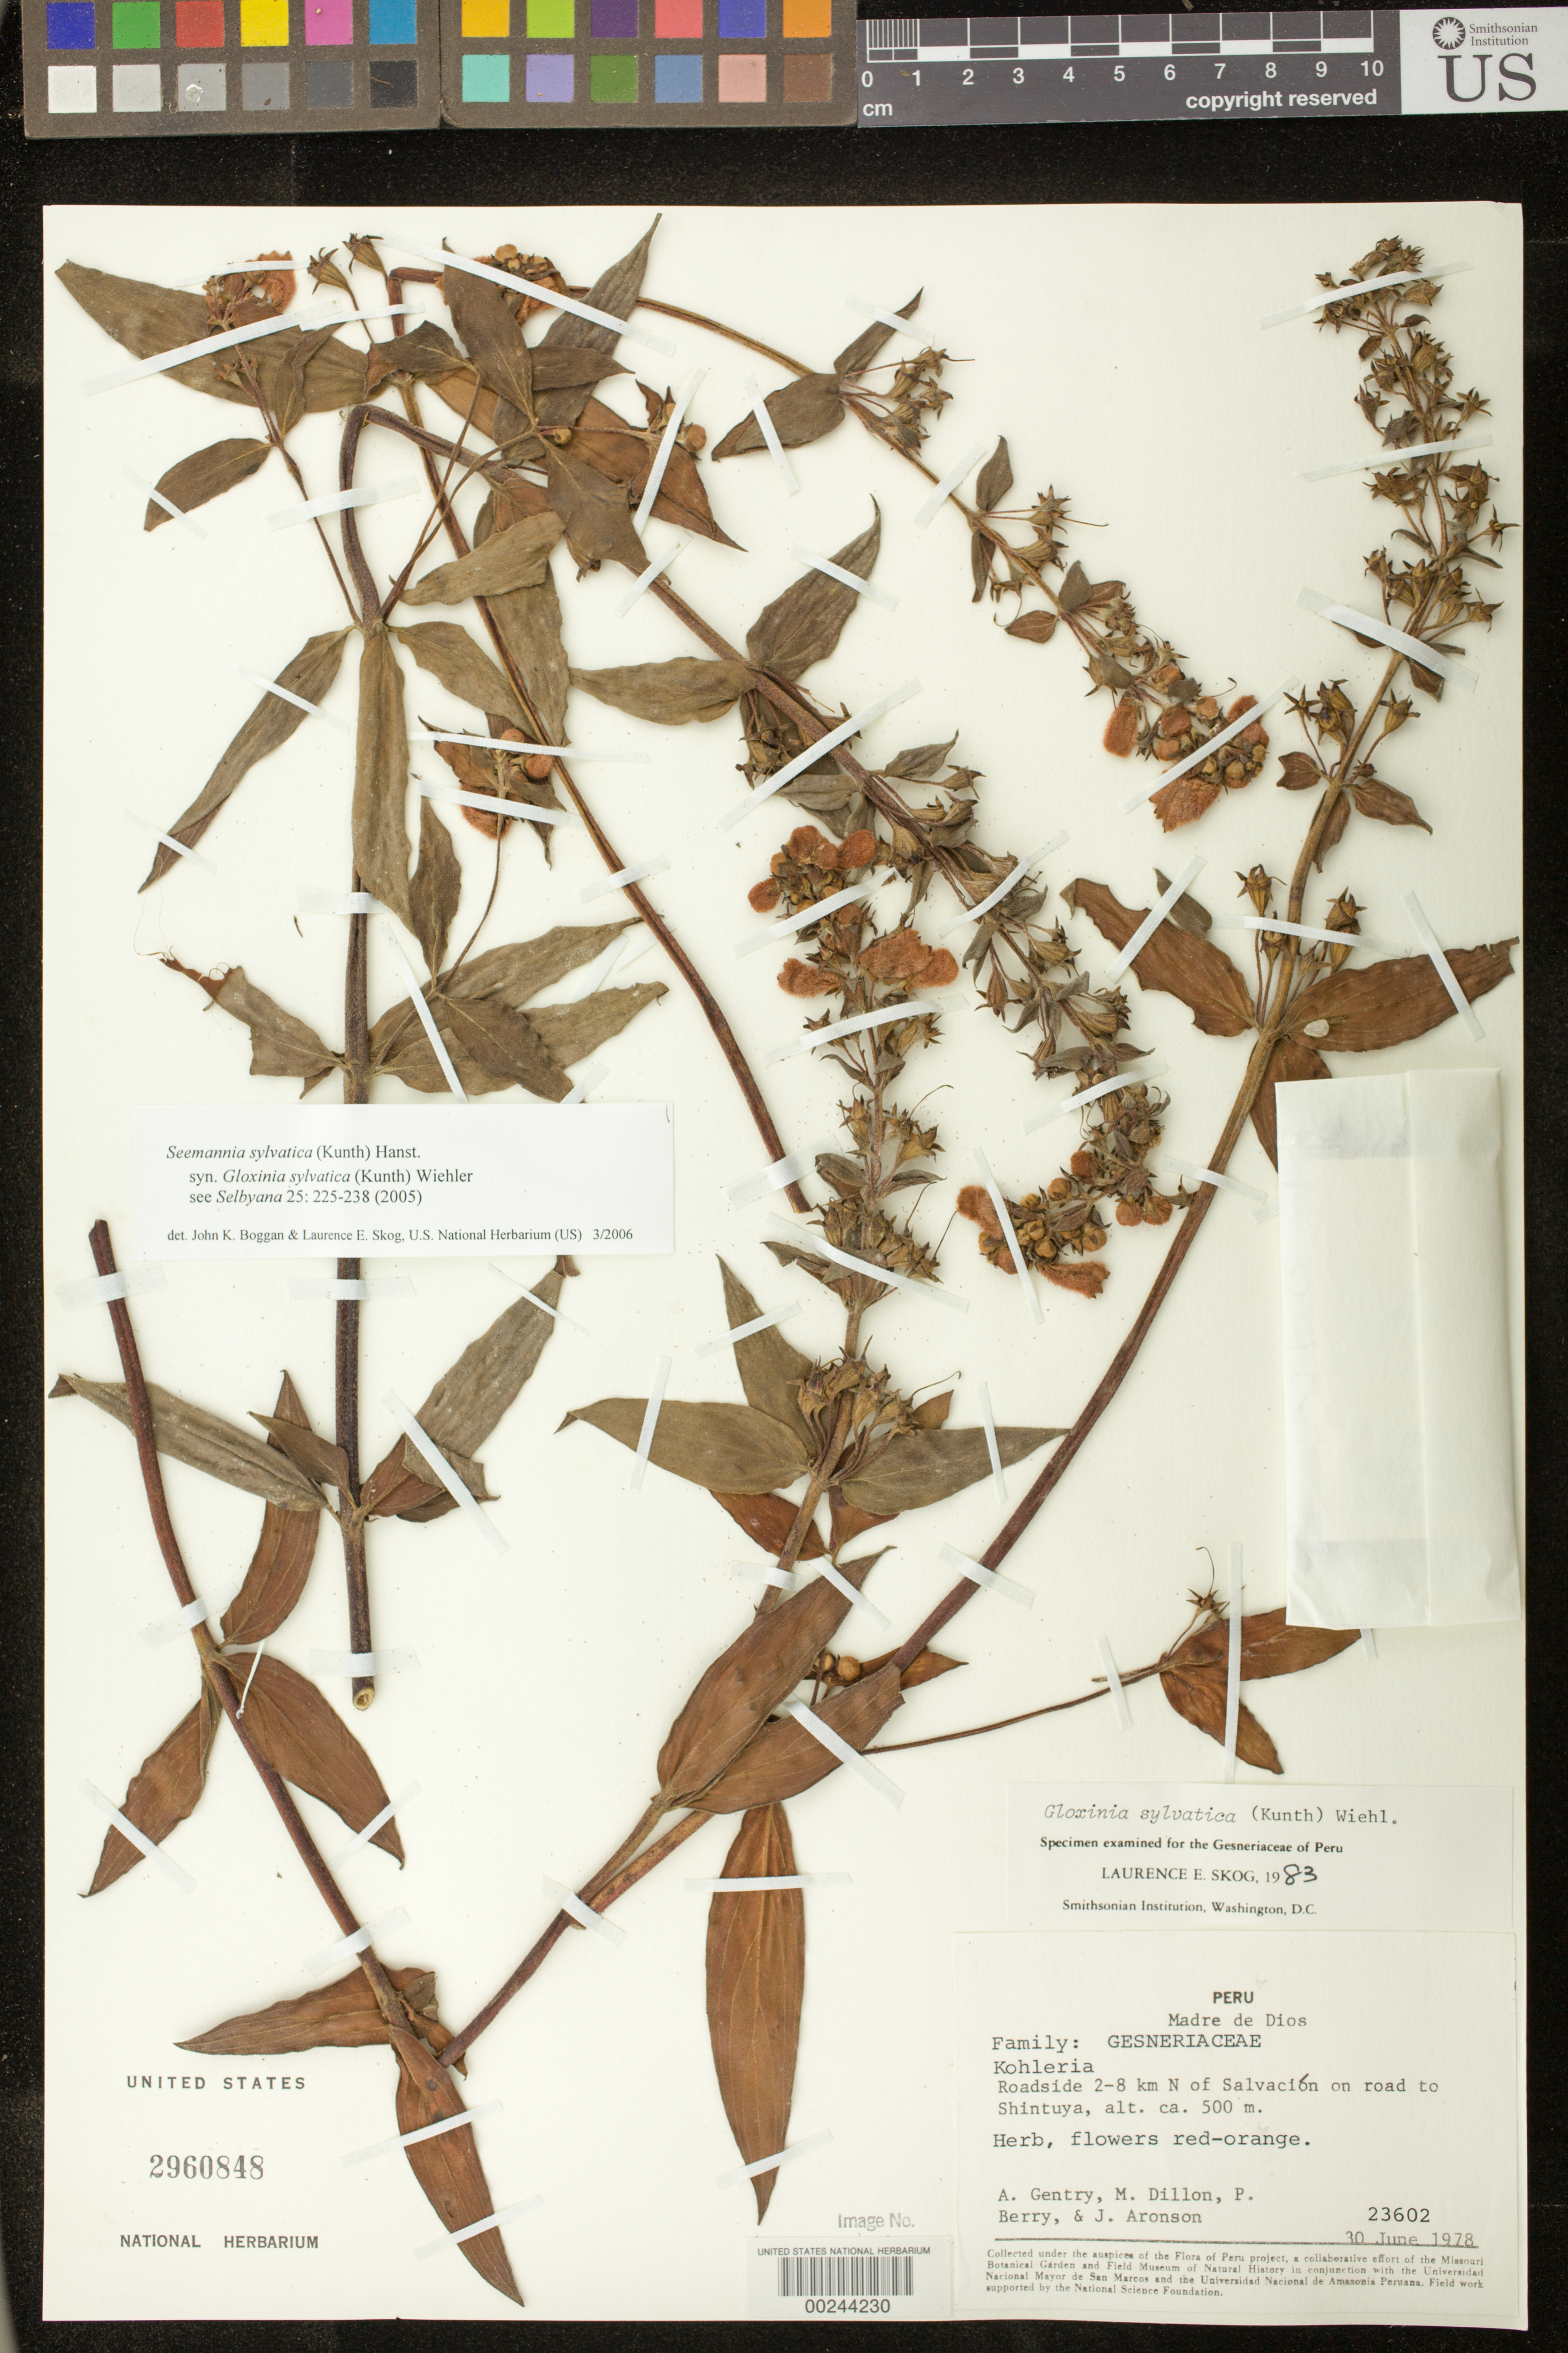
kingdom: Plantae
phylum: Tracheophyta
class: Magnoliopsida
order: Lamiales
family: Gesneriaceae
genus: Seemannia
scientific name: Seemannia sylvatica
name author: (Kunth) Hanst.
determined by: Boggan, J. K.; Skog, L. E.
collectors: A. H. Gentry, M. O. Dillon, P. Berry & J. Aronson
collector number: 23602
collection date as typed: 30 Jun 1978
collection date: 1978-06-30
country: Peru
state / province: Madre de Dios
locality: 2-8 km N of Salvacion on road to Shintuya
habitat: Roadside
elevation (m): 500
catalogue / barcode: US 2960848